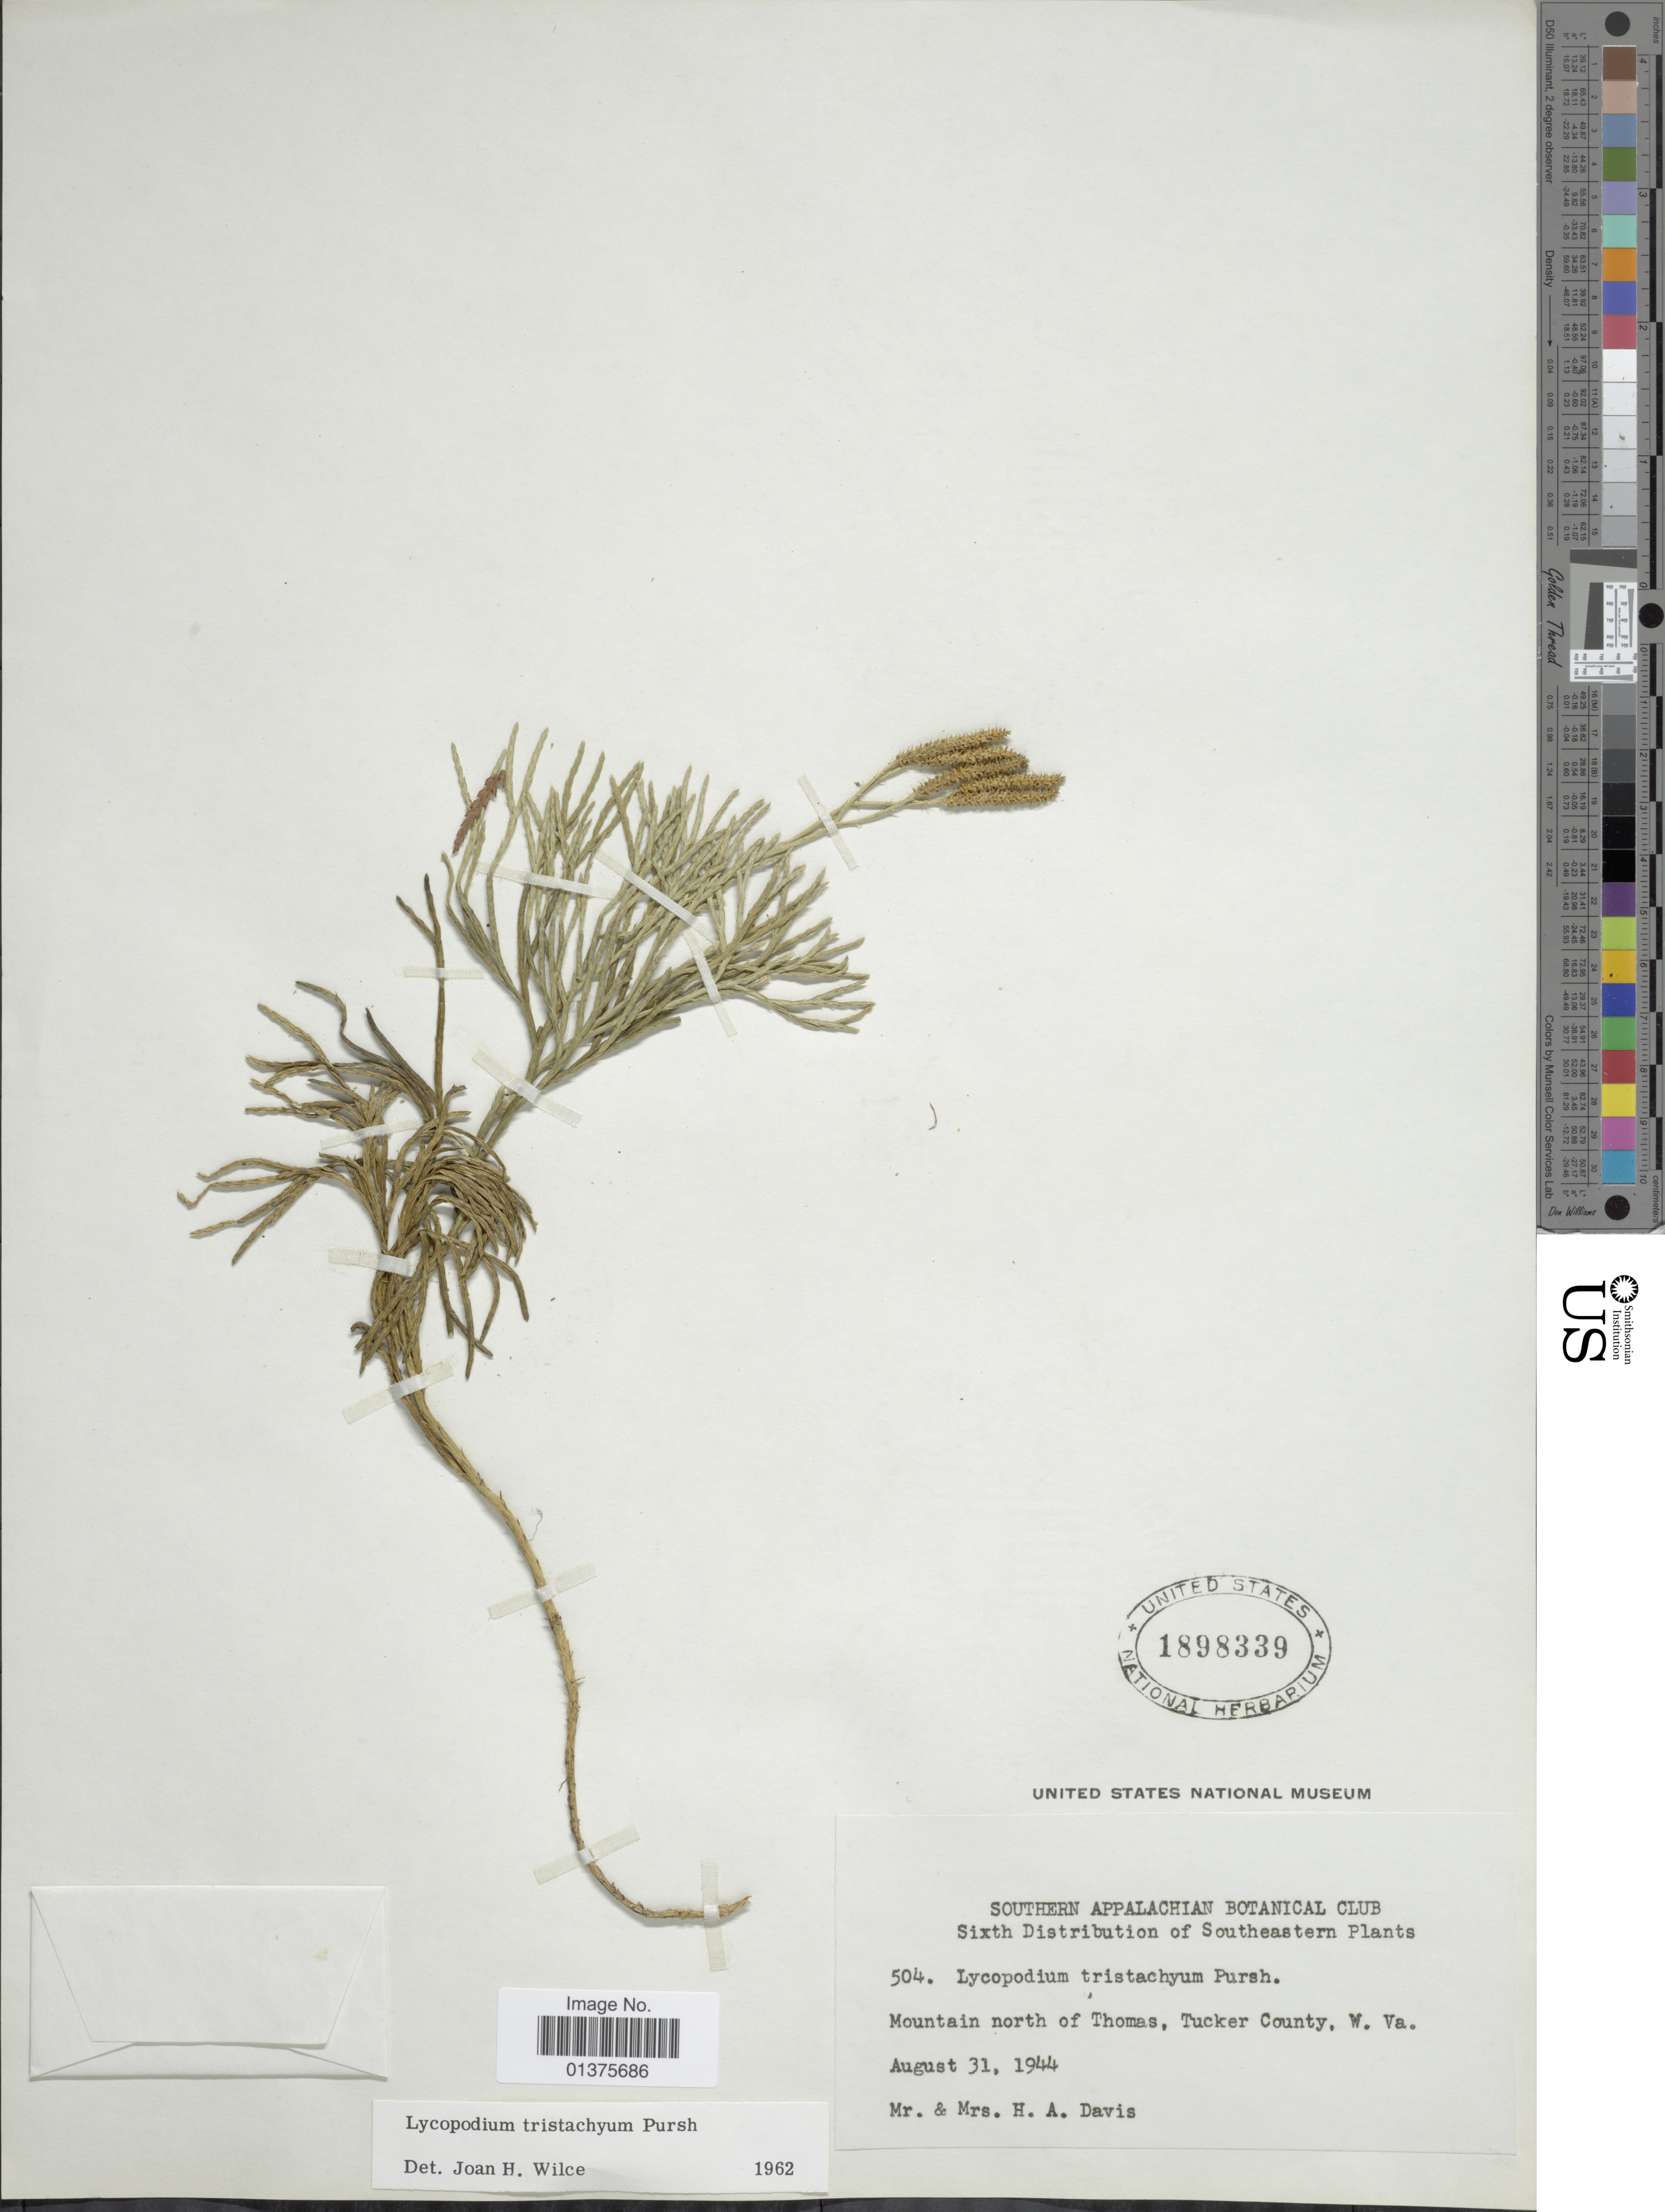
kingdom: Plantae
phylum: Tracheophyta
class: Lycopodiopsida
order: Lycopodiales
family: Lycopodiaceae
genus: Diphasiastrum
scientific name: Diphasiastrum tristachyum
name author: (Pursh) Holub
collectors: H. Davis & Davis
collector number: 504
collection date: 1944-08-31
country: United States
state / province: West Virginia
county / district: Tucker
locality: Mountain north of Thomas, Tucker County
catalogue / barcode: US 1898339